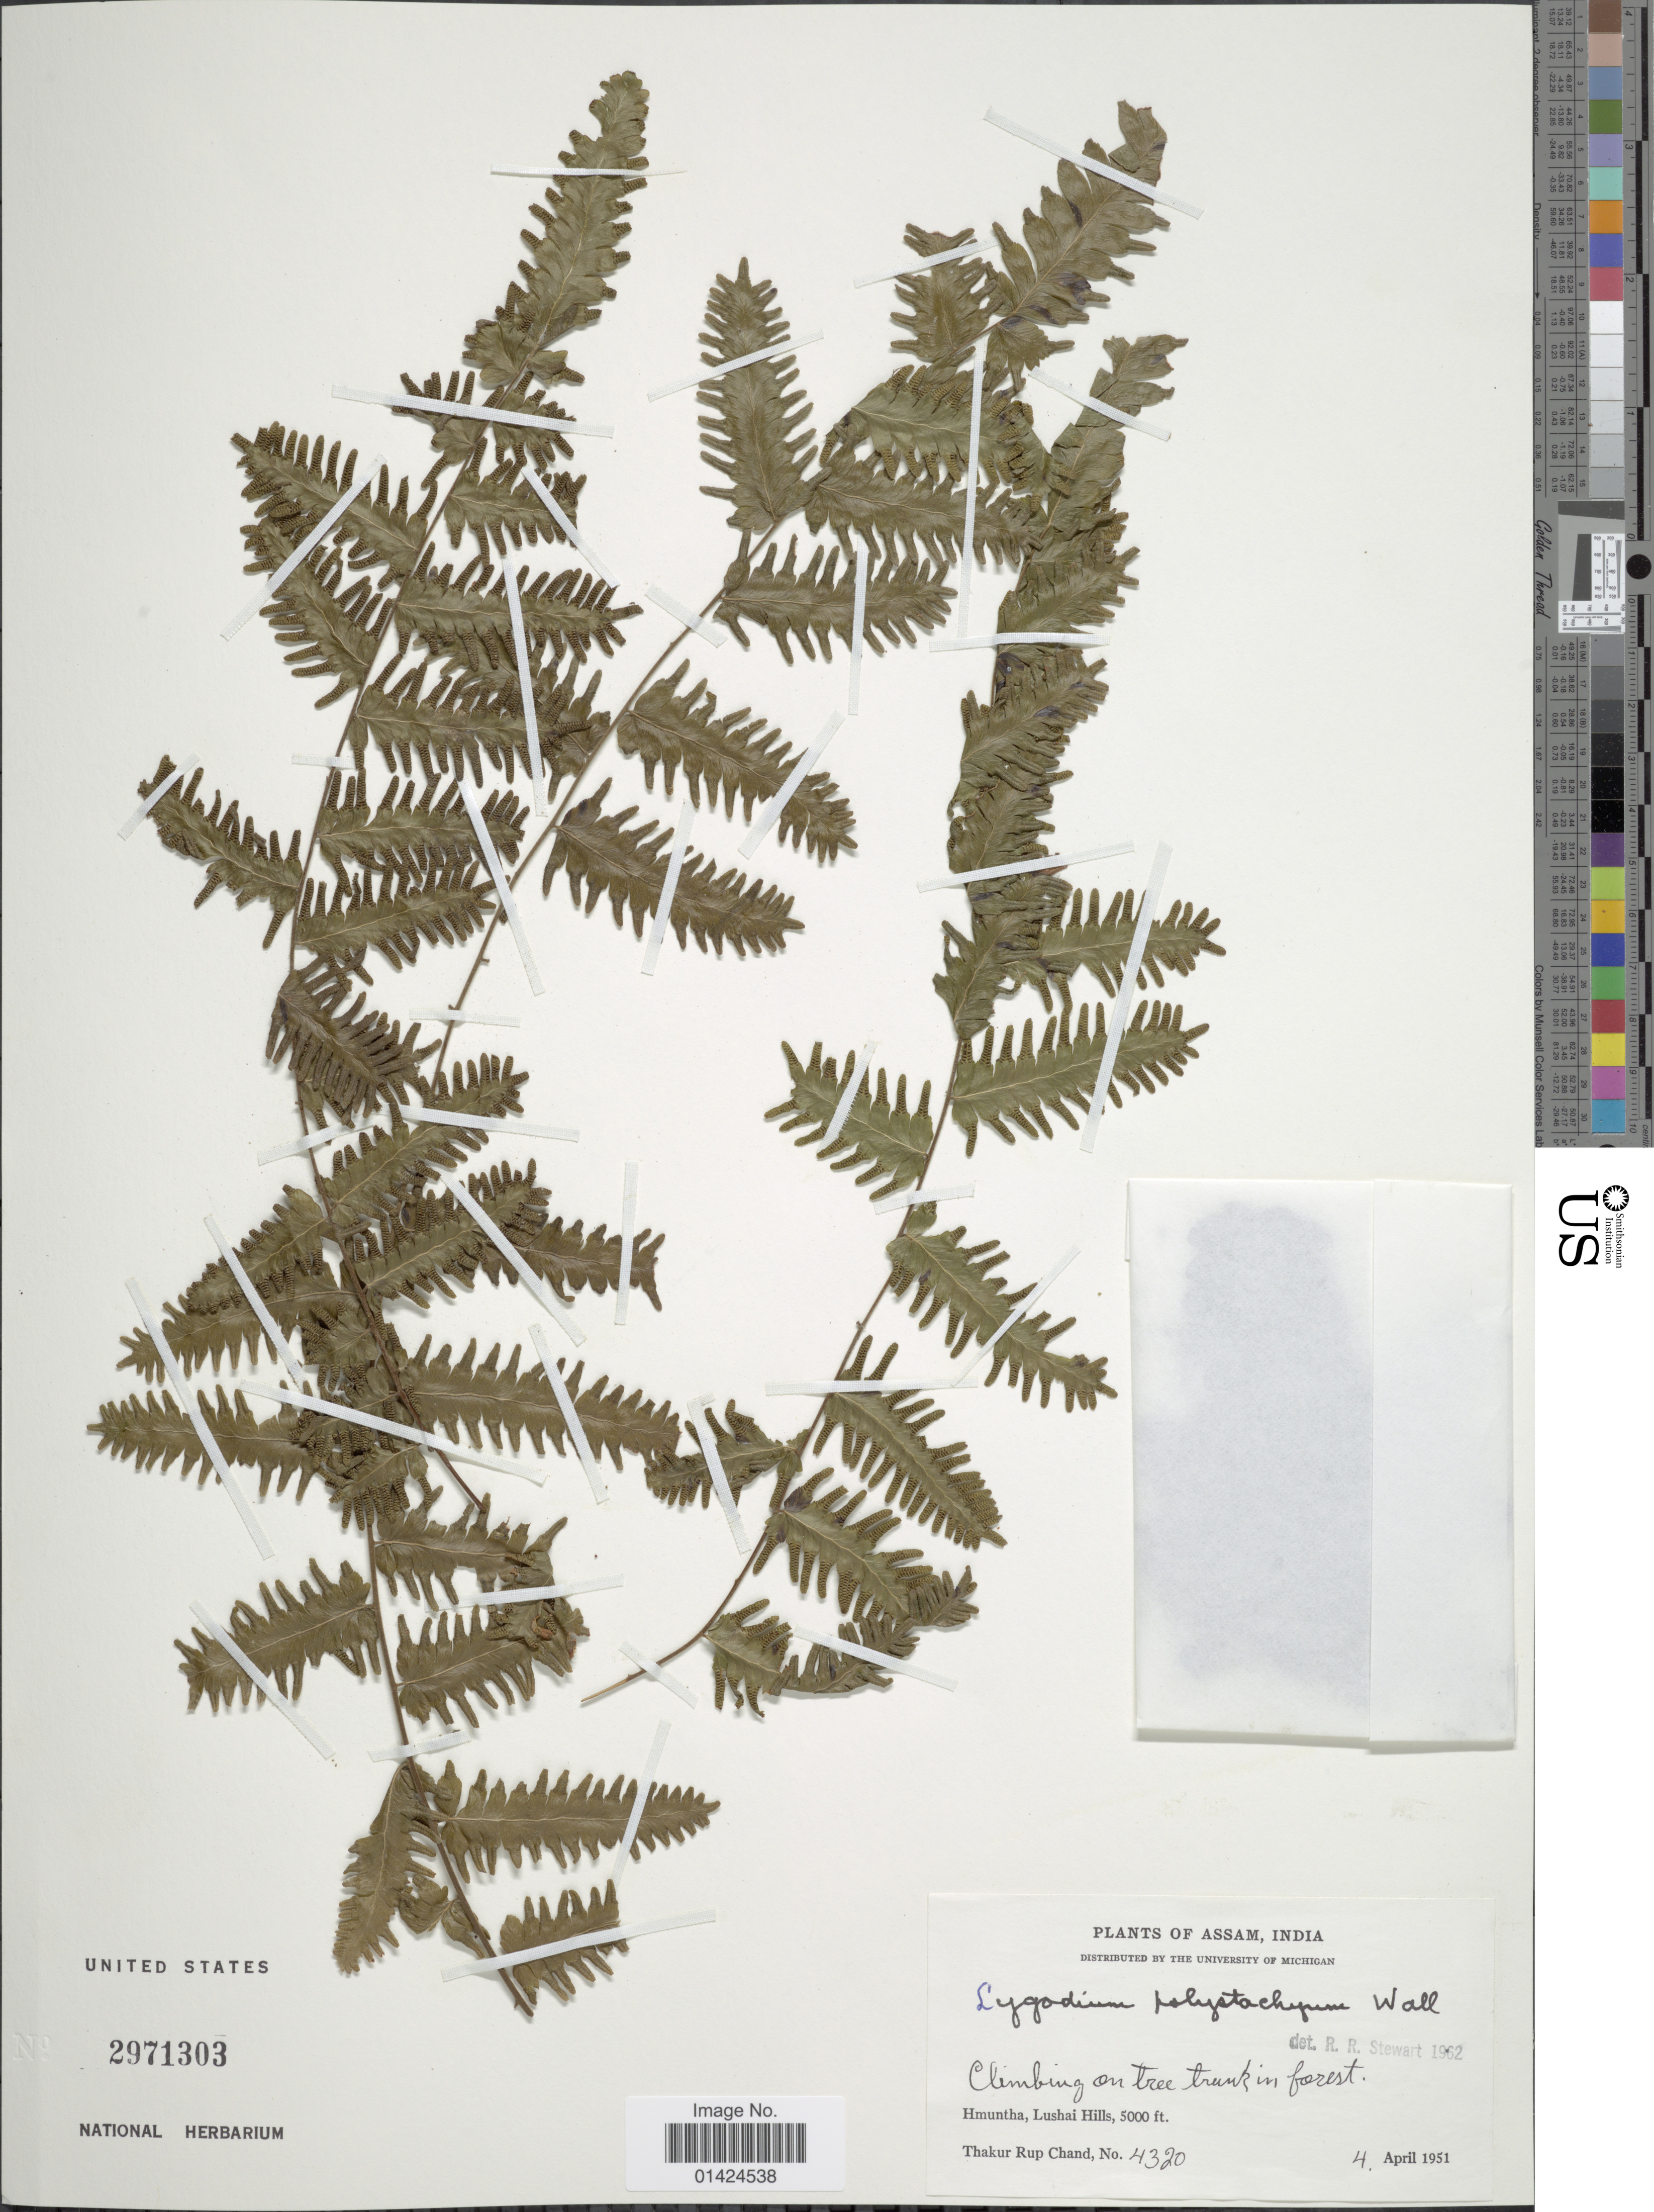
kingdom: Plantae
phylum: Tracheophyta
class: Polypodiopsida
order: Schizaeales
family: Lygodiaceae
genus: Lygodium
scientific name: Lygodium polystachyum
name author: Wall. ex T. Moore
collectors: T. R. Chand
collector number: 4320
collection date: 1951-04-04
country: India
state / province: Assam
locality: Hmuntha, Lushai Hills.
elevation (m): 1524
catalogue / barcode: US 2971303